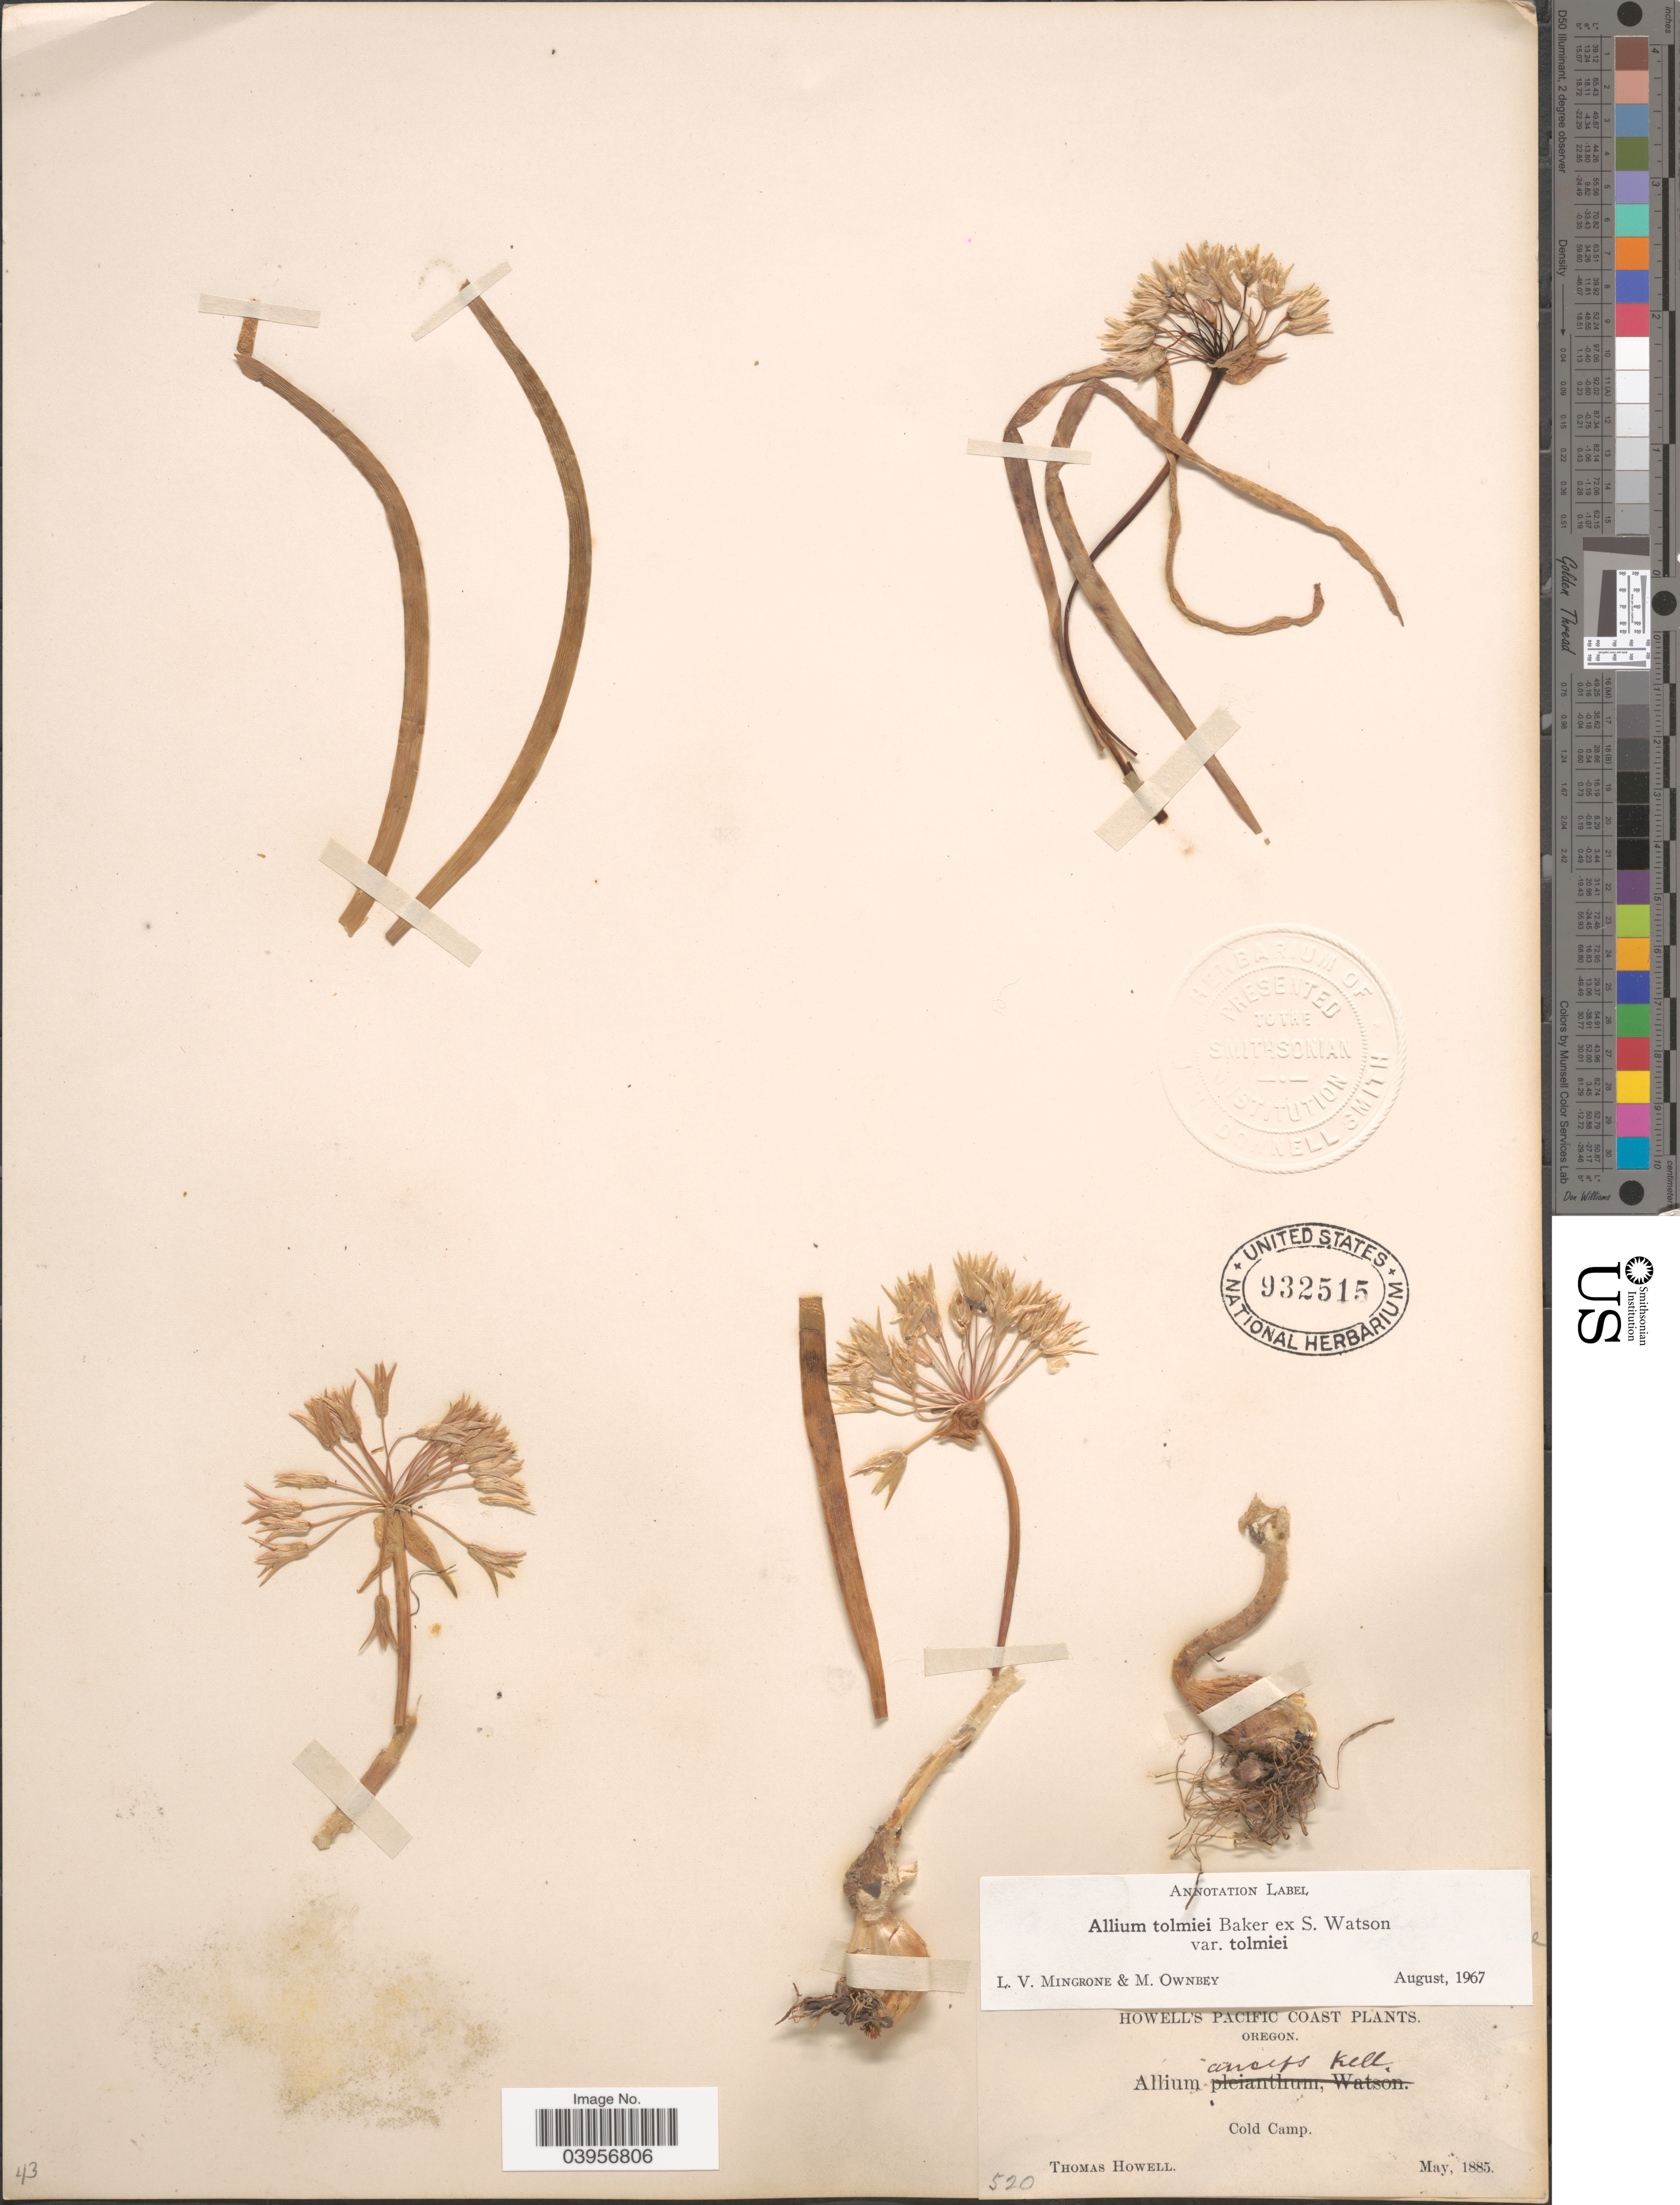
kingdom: Plantae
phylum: Tracheophyta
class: Liliopsida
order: Asparagales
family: Amaryllidaceae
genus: Allium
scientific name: Allium tolmiei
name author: Baker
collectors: T. Howell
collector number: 520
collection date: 1885-05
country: United States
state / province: Oregon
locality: Pacific Coast. Cold Camp.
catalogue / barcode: US 932515